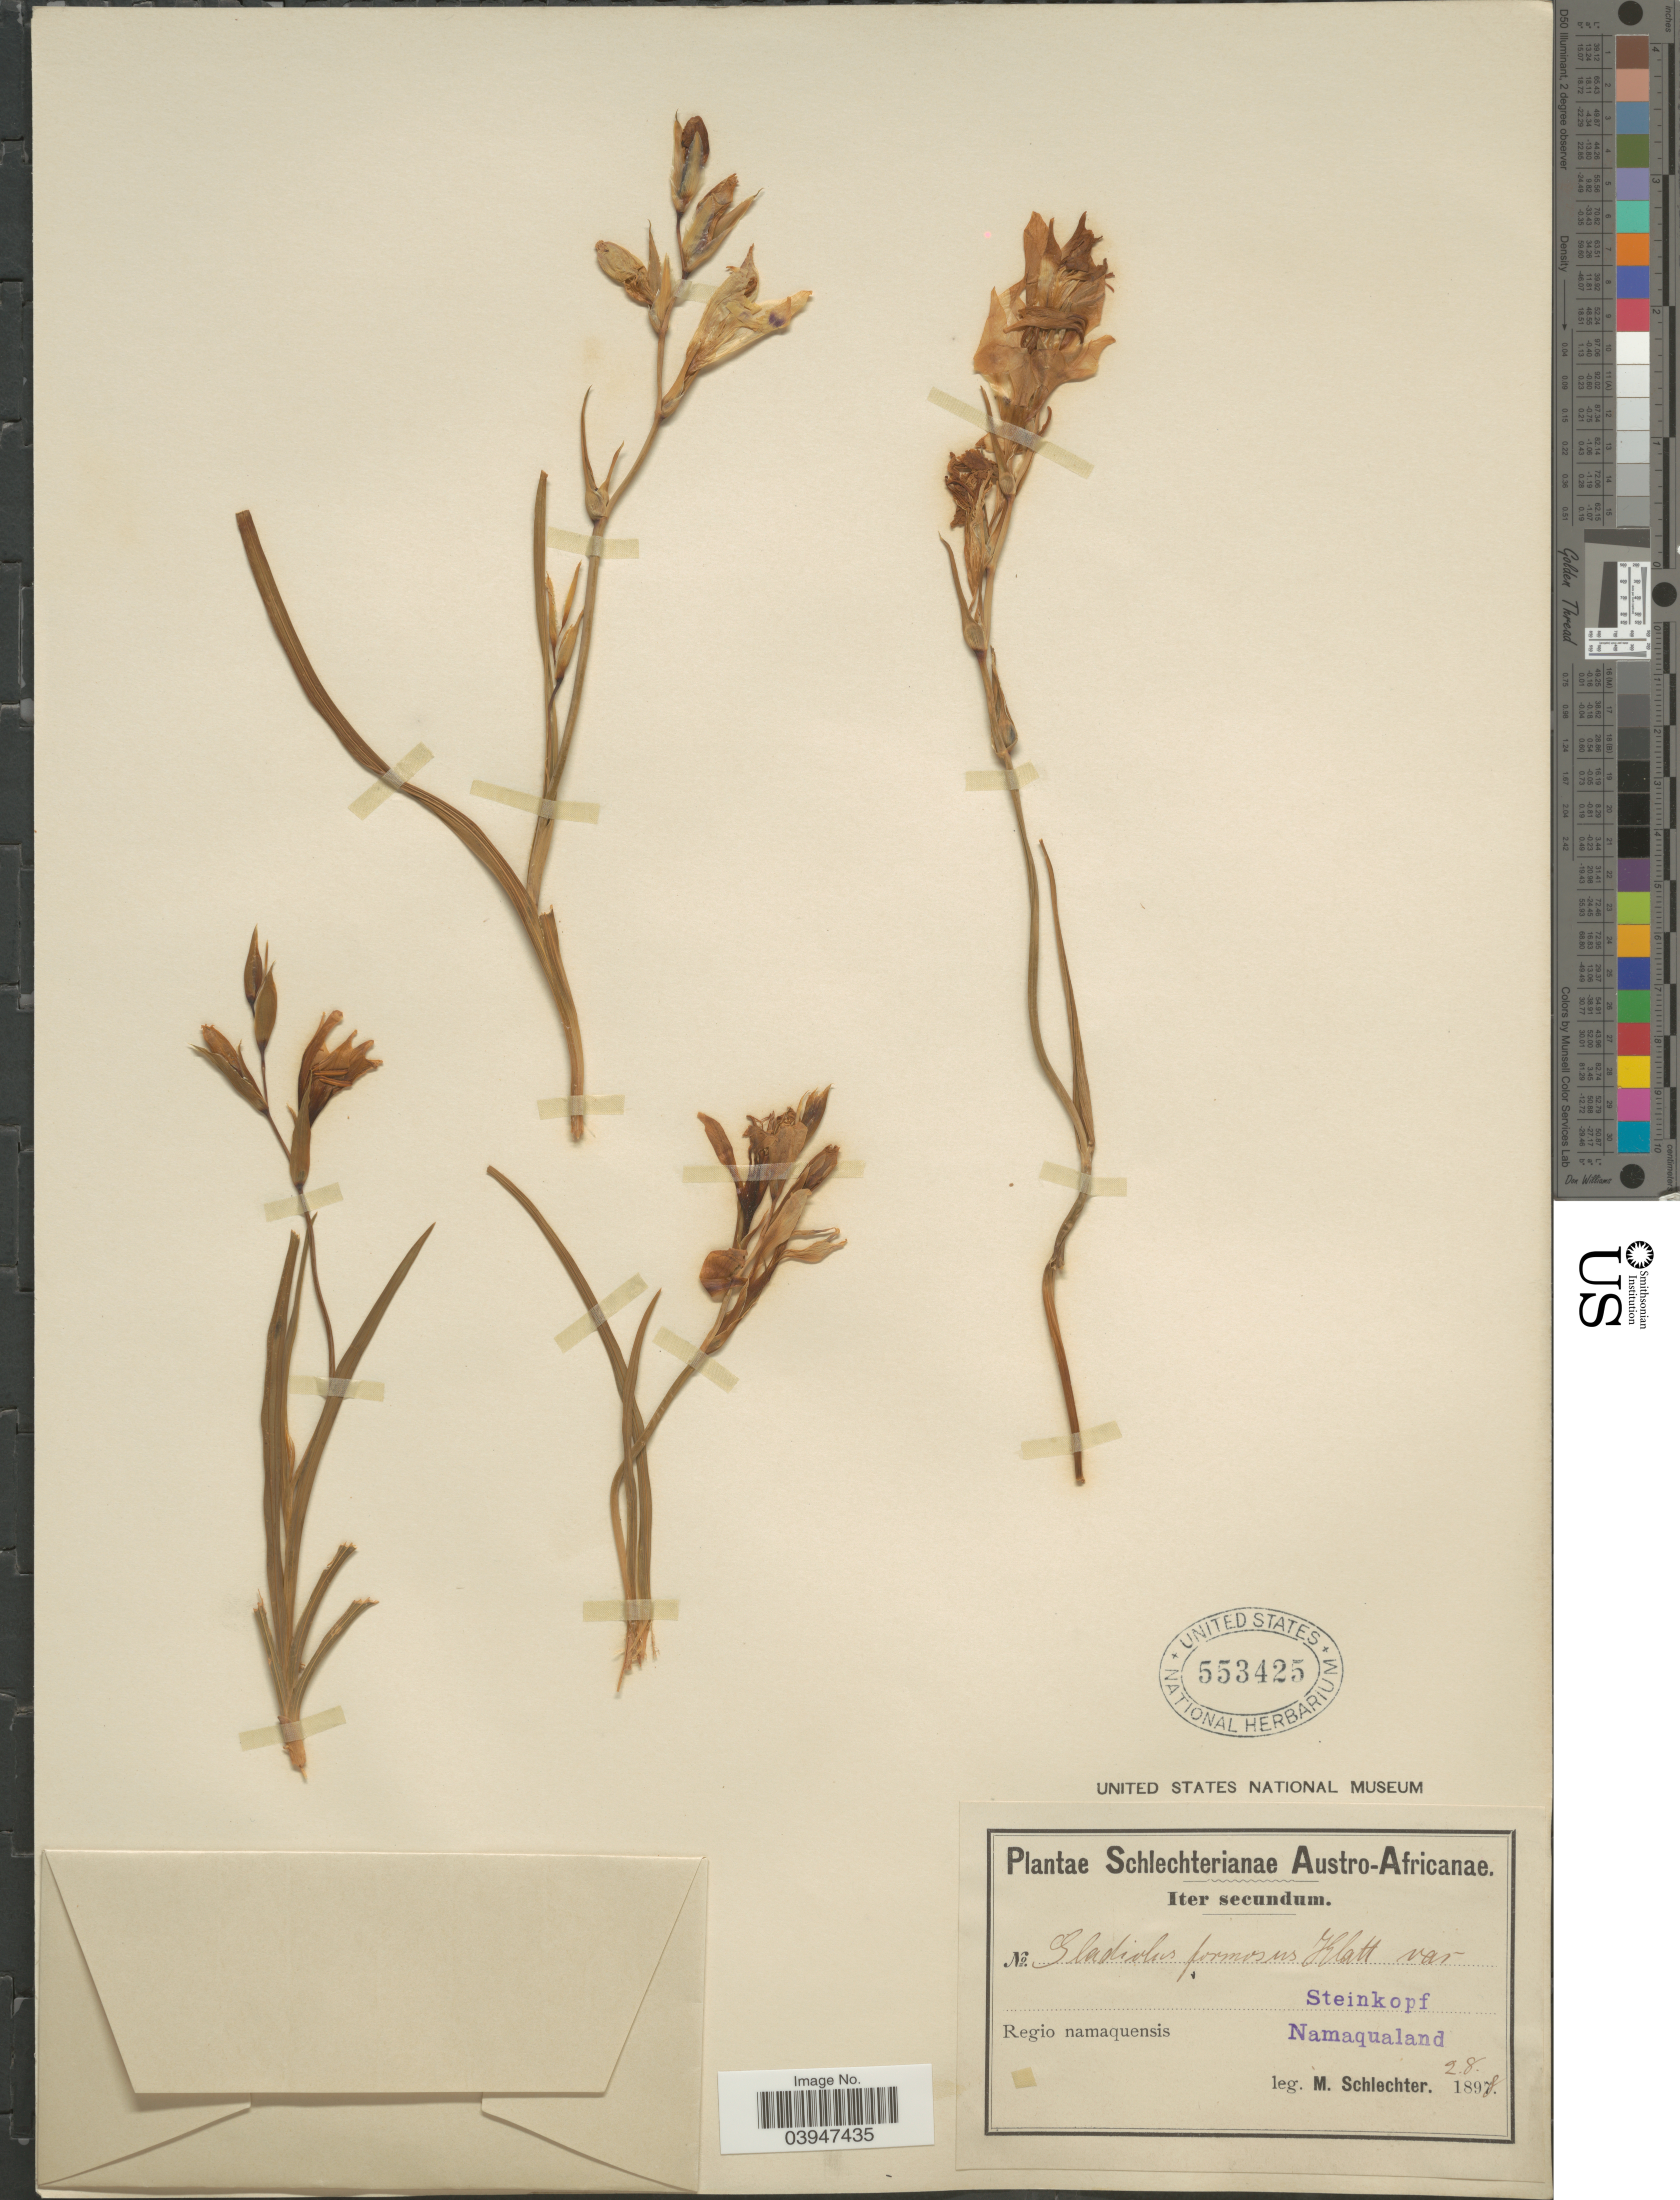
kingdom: Plantae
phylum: Tracheophyta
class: Liliopsida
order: Asparagales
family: Iridaceae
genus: Gladiolus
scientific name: Gladiolus formosus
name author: Pers.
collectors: M. Schlechter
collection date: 1898-08-02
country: South Africa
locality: Austro-Africanae. Regio namaquensis. Steinkopf. Namaqualand.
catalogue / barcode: US 553425